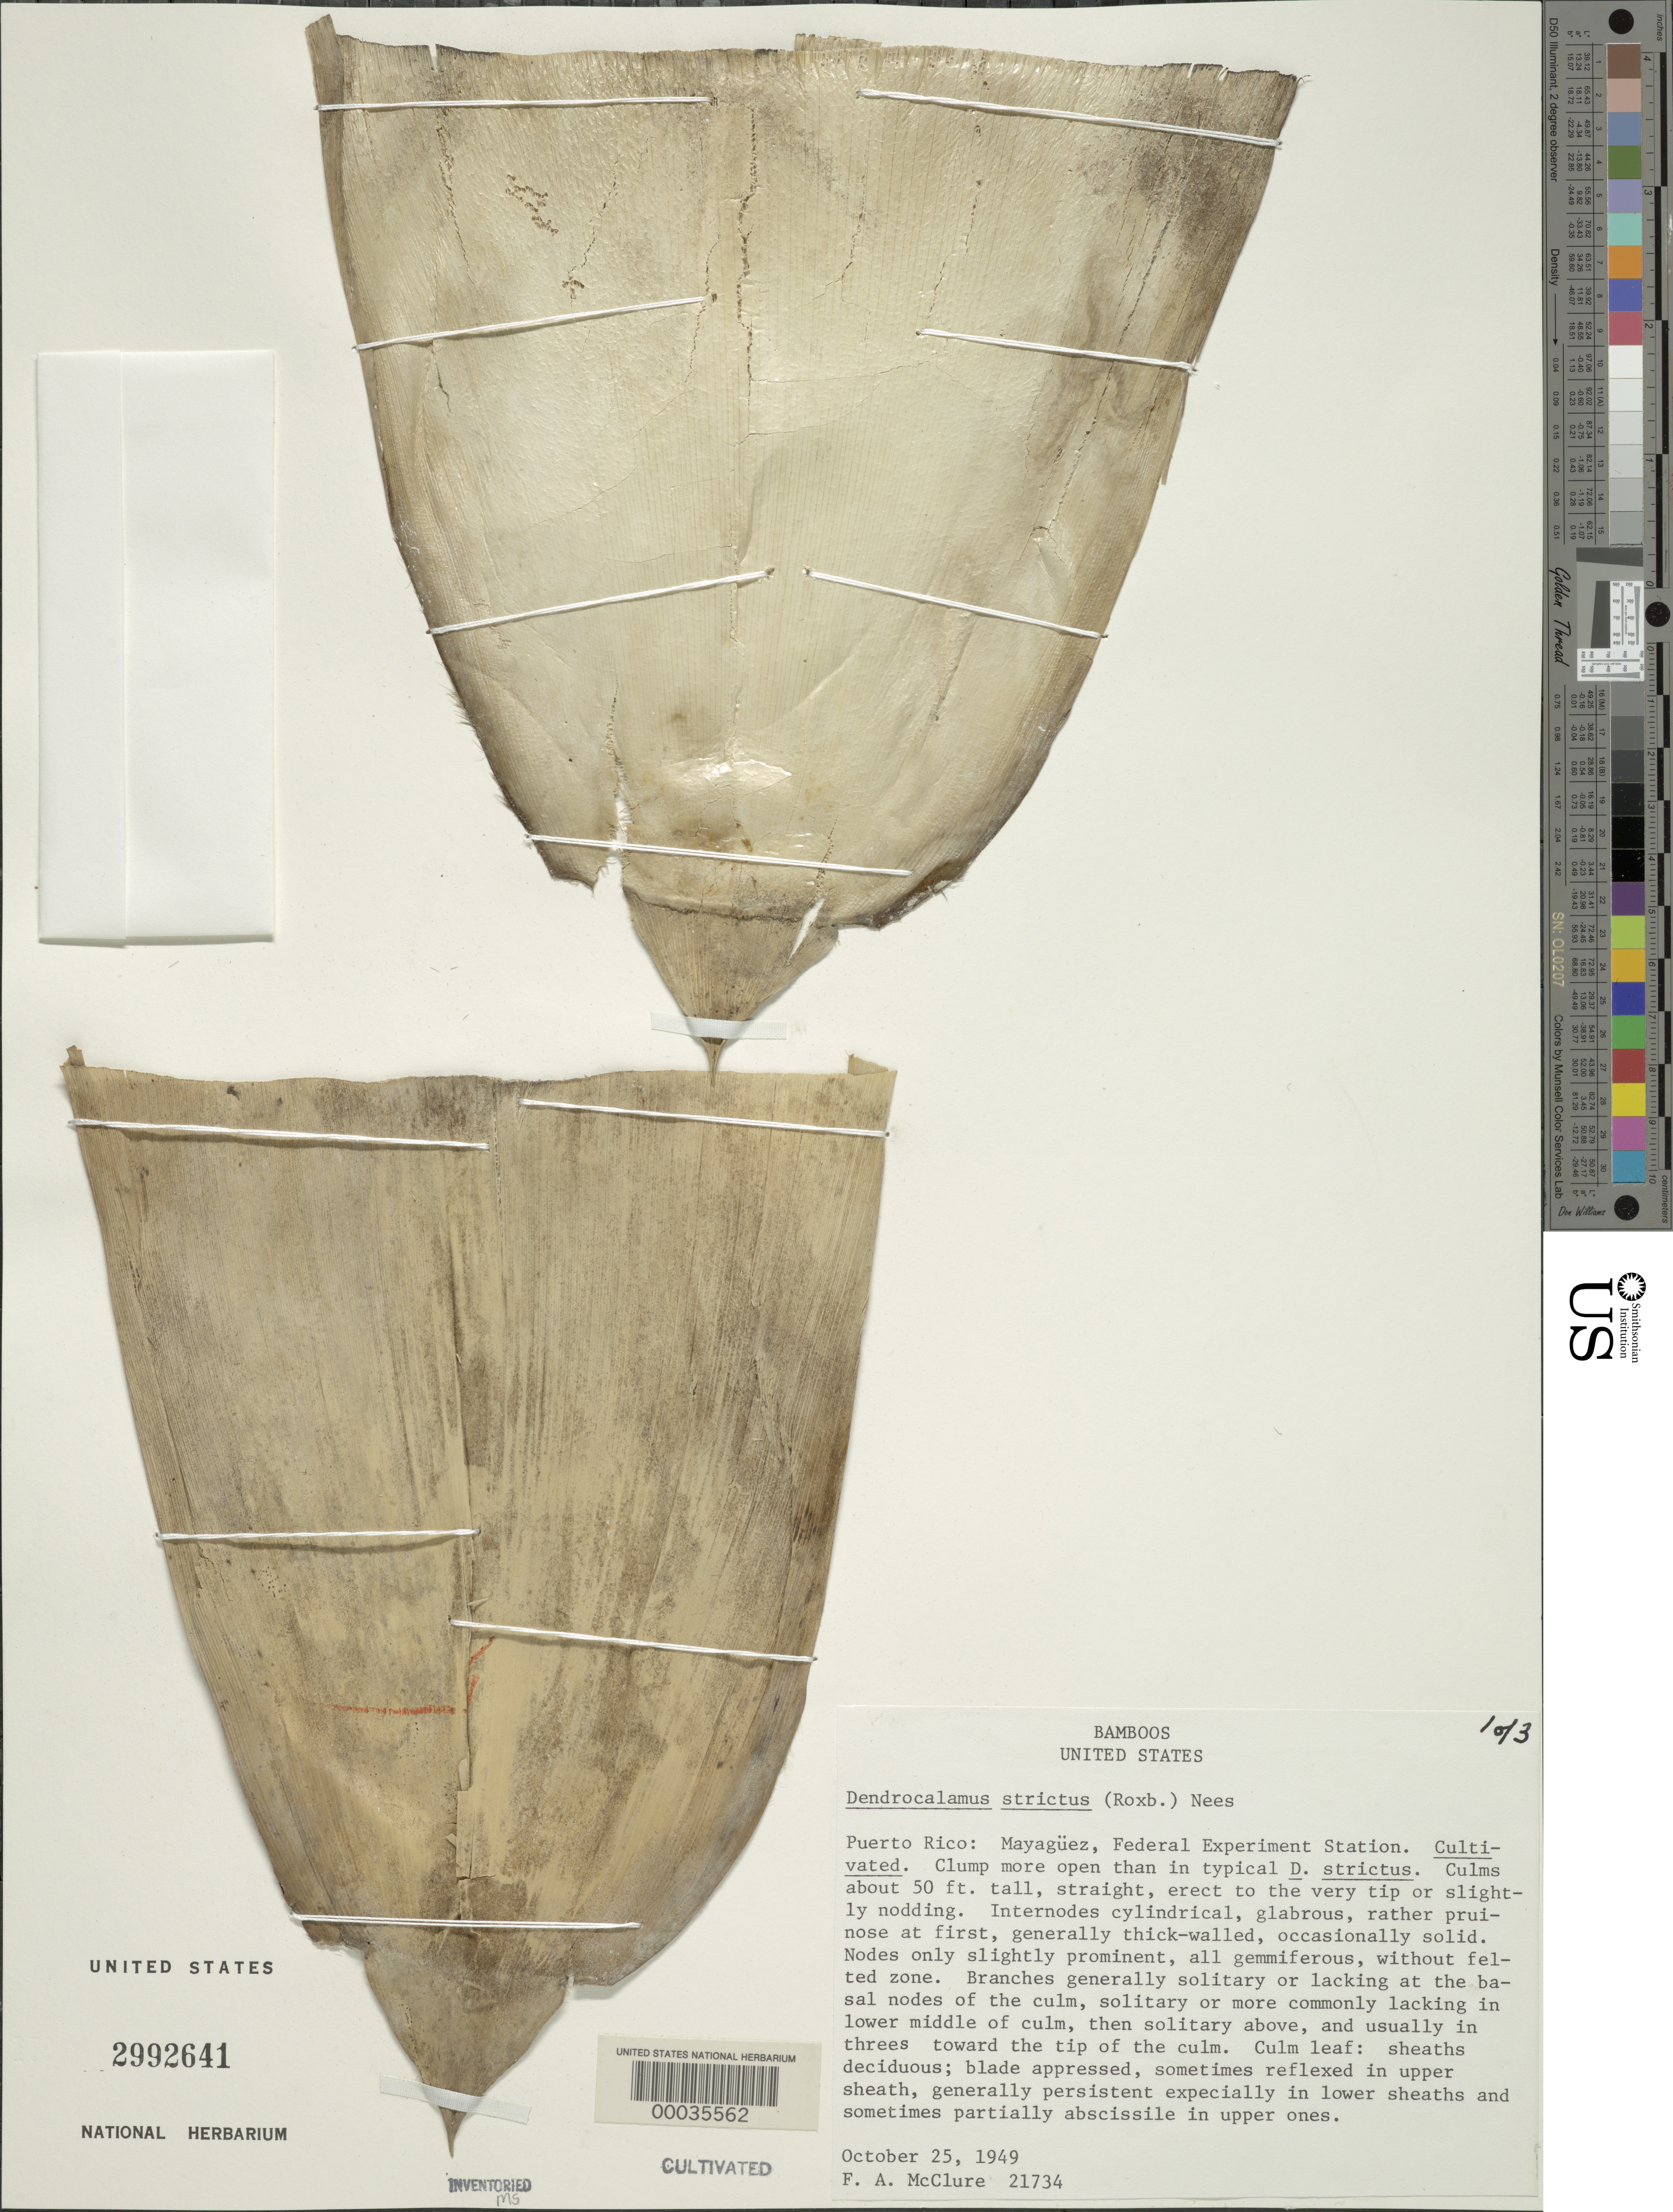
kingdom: Plantae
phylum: Tracheophyta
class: Liliopsida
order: Poales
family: Poaceae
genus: Dendrocalamus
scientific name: Dendrocalamus strictus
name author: (Roxb.) Nees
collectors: F. A. McClure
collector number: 21734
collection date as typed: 25 Oct 1949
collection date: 1949-10-25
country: Puerto Rico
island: Greater Antilles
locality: Federal experimental station-mayaguez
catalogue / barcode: US 2992641